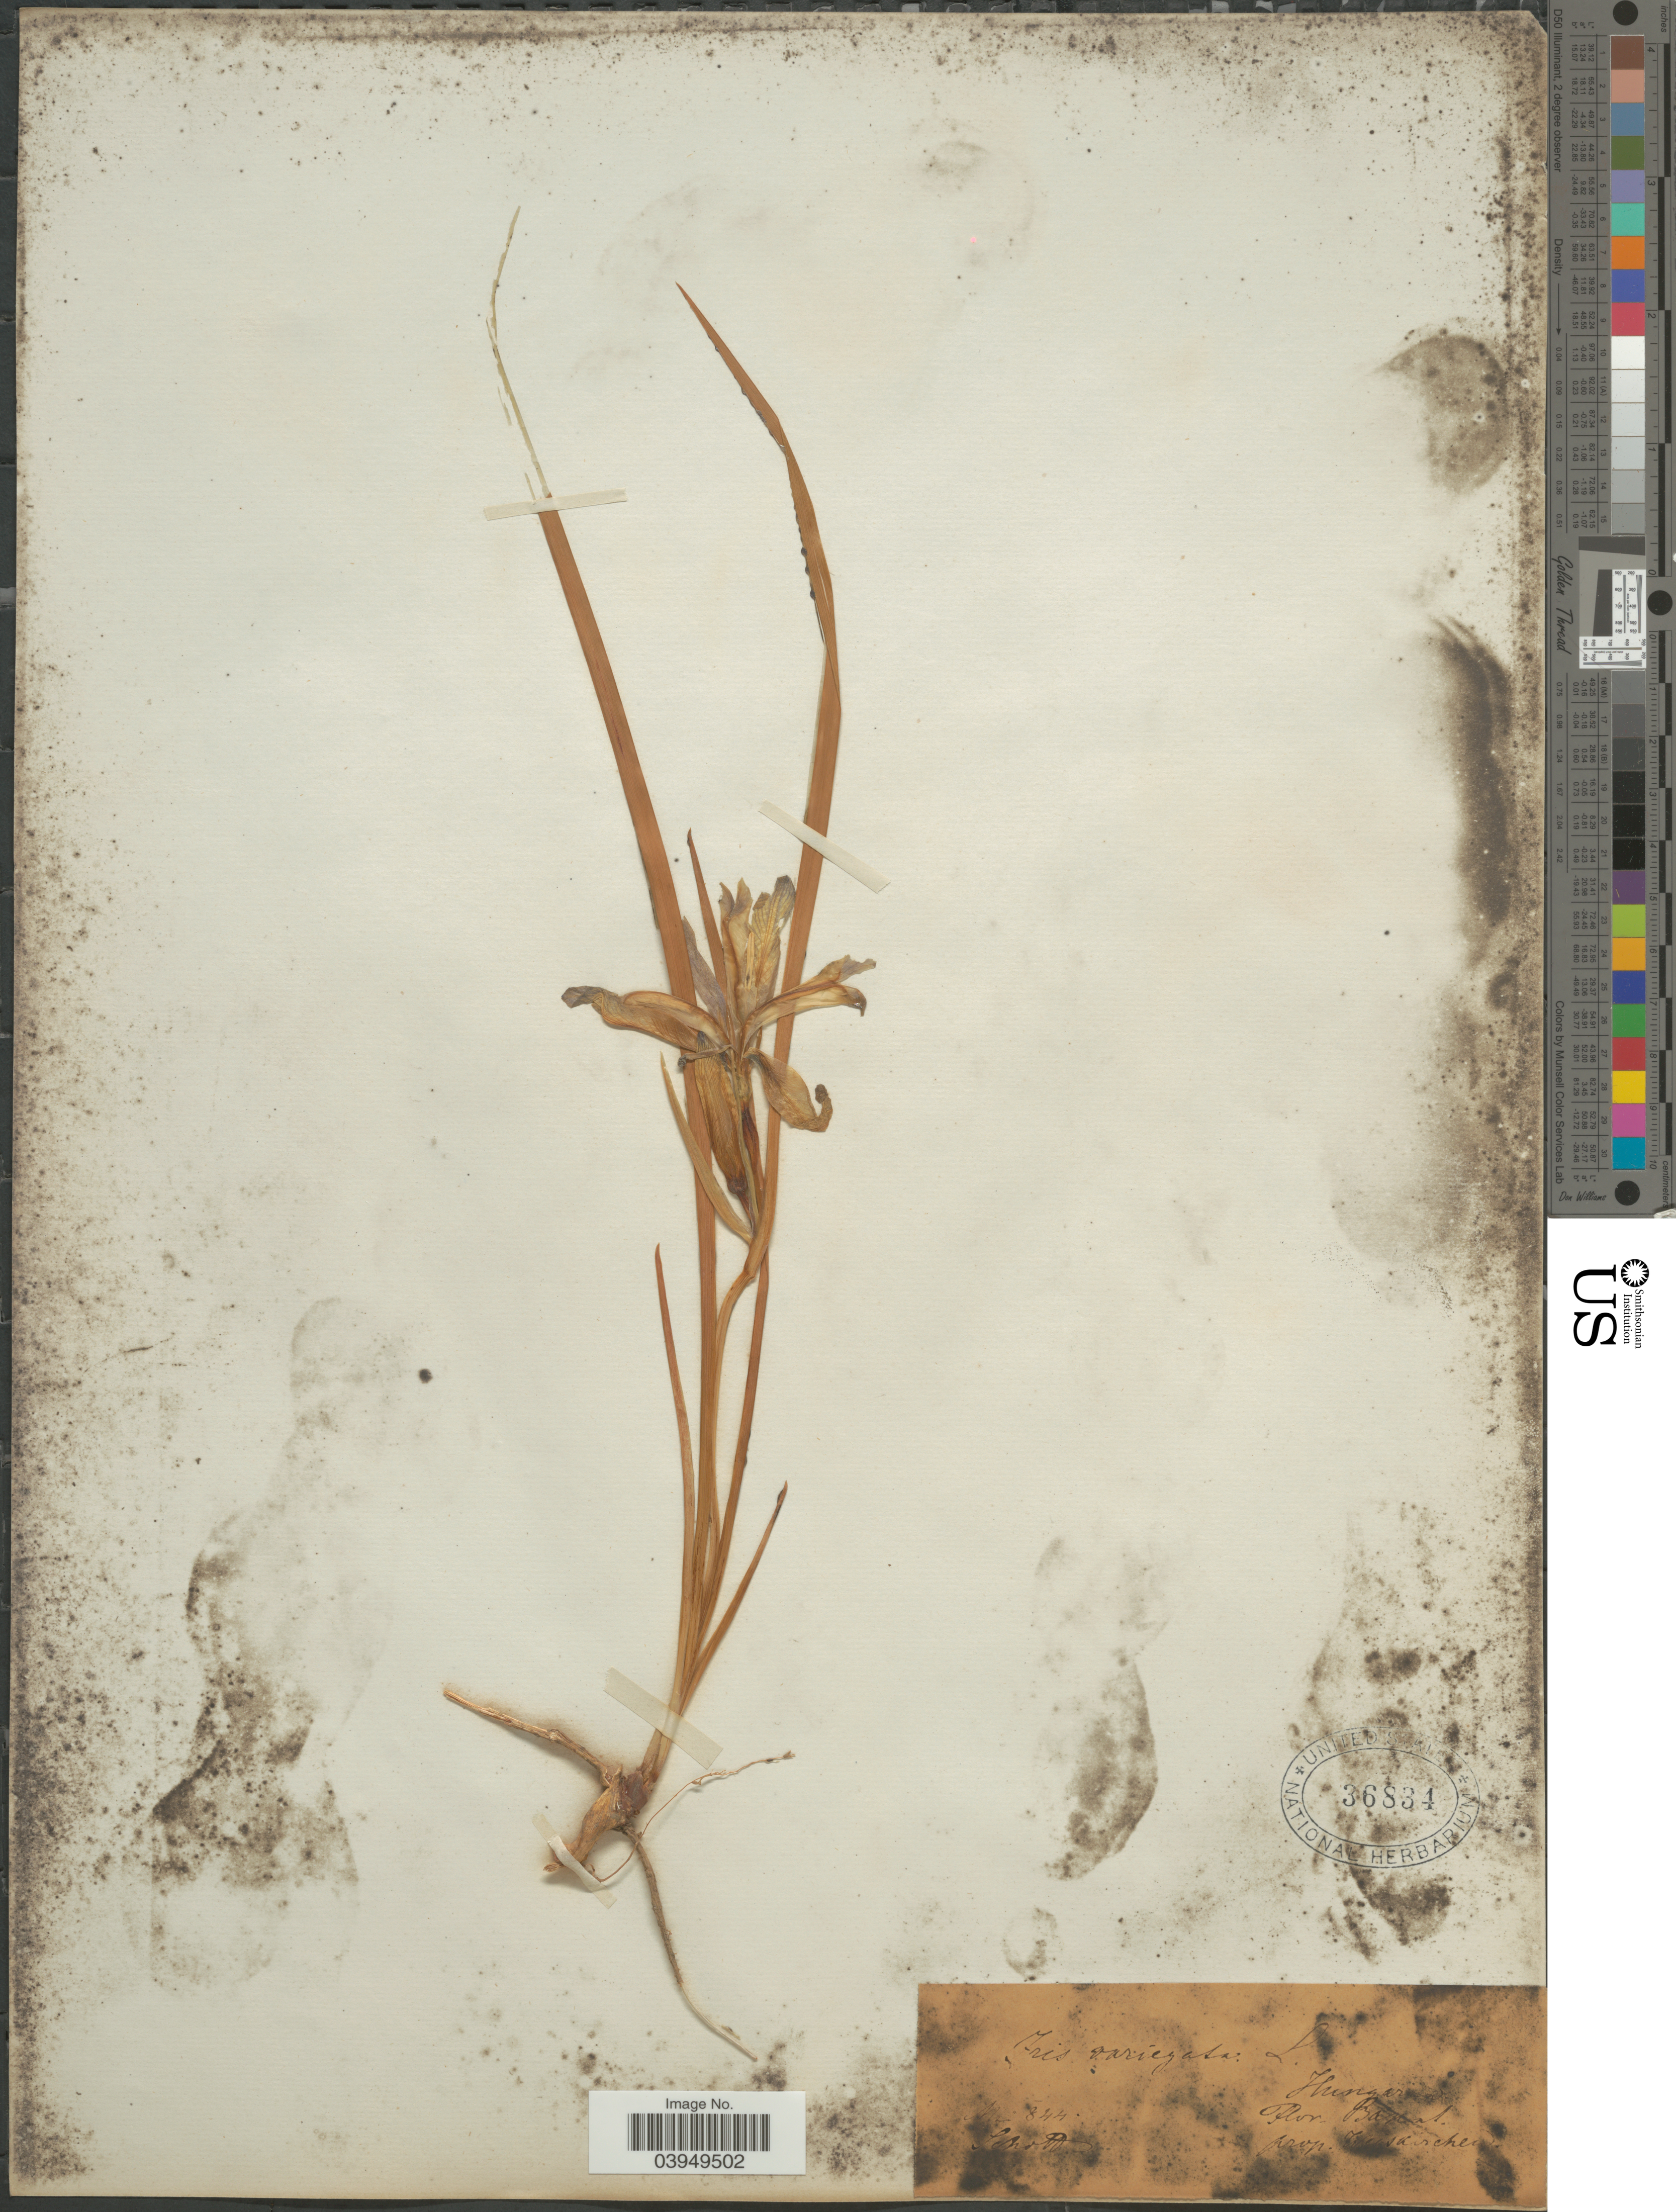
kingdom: Plantae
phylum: Tracheophyta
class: Liliopsida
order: Asparagales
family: Iridaceae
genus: Iris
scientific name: Iris variegata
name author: L.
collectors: Schott, --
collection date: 1844-04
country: Hungary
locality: Hungaria. Flor. Banat. prop. Weiskircheid. [interpreted]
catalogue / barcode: US 36834